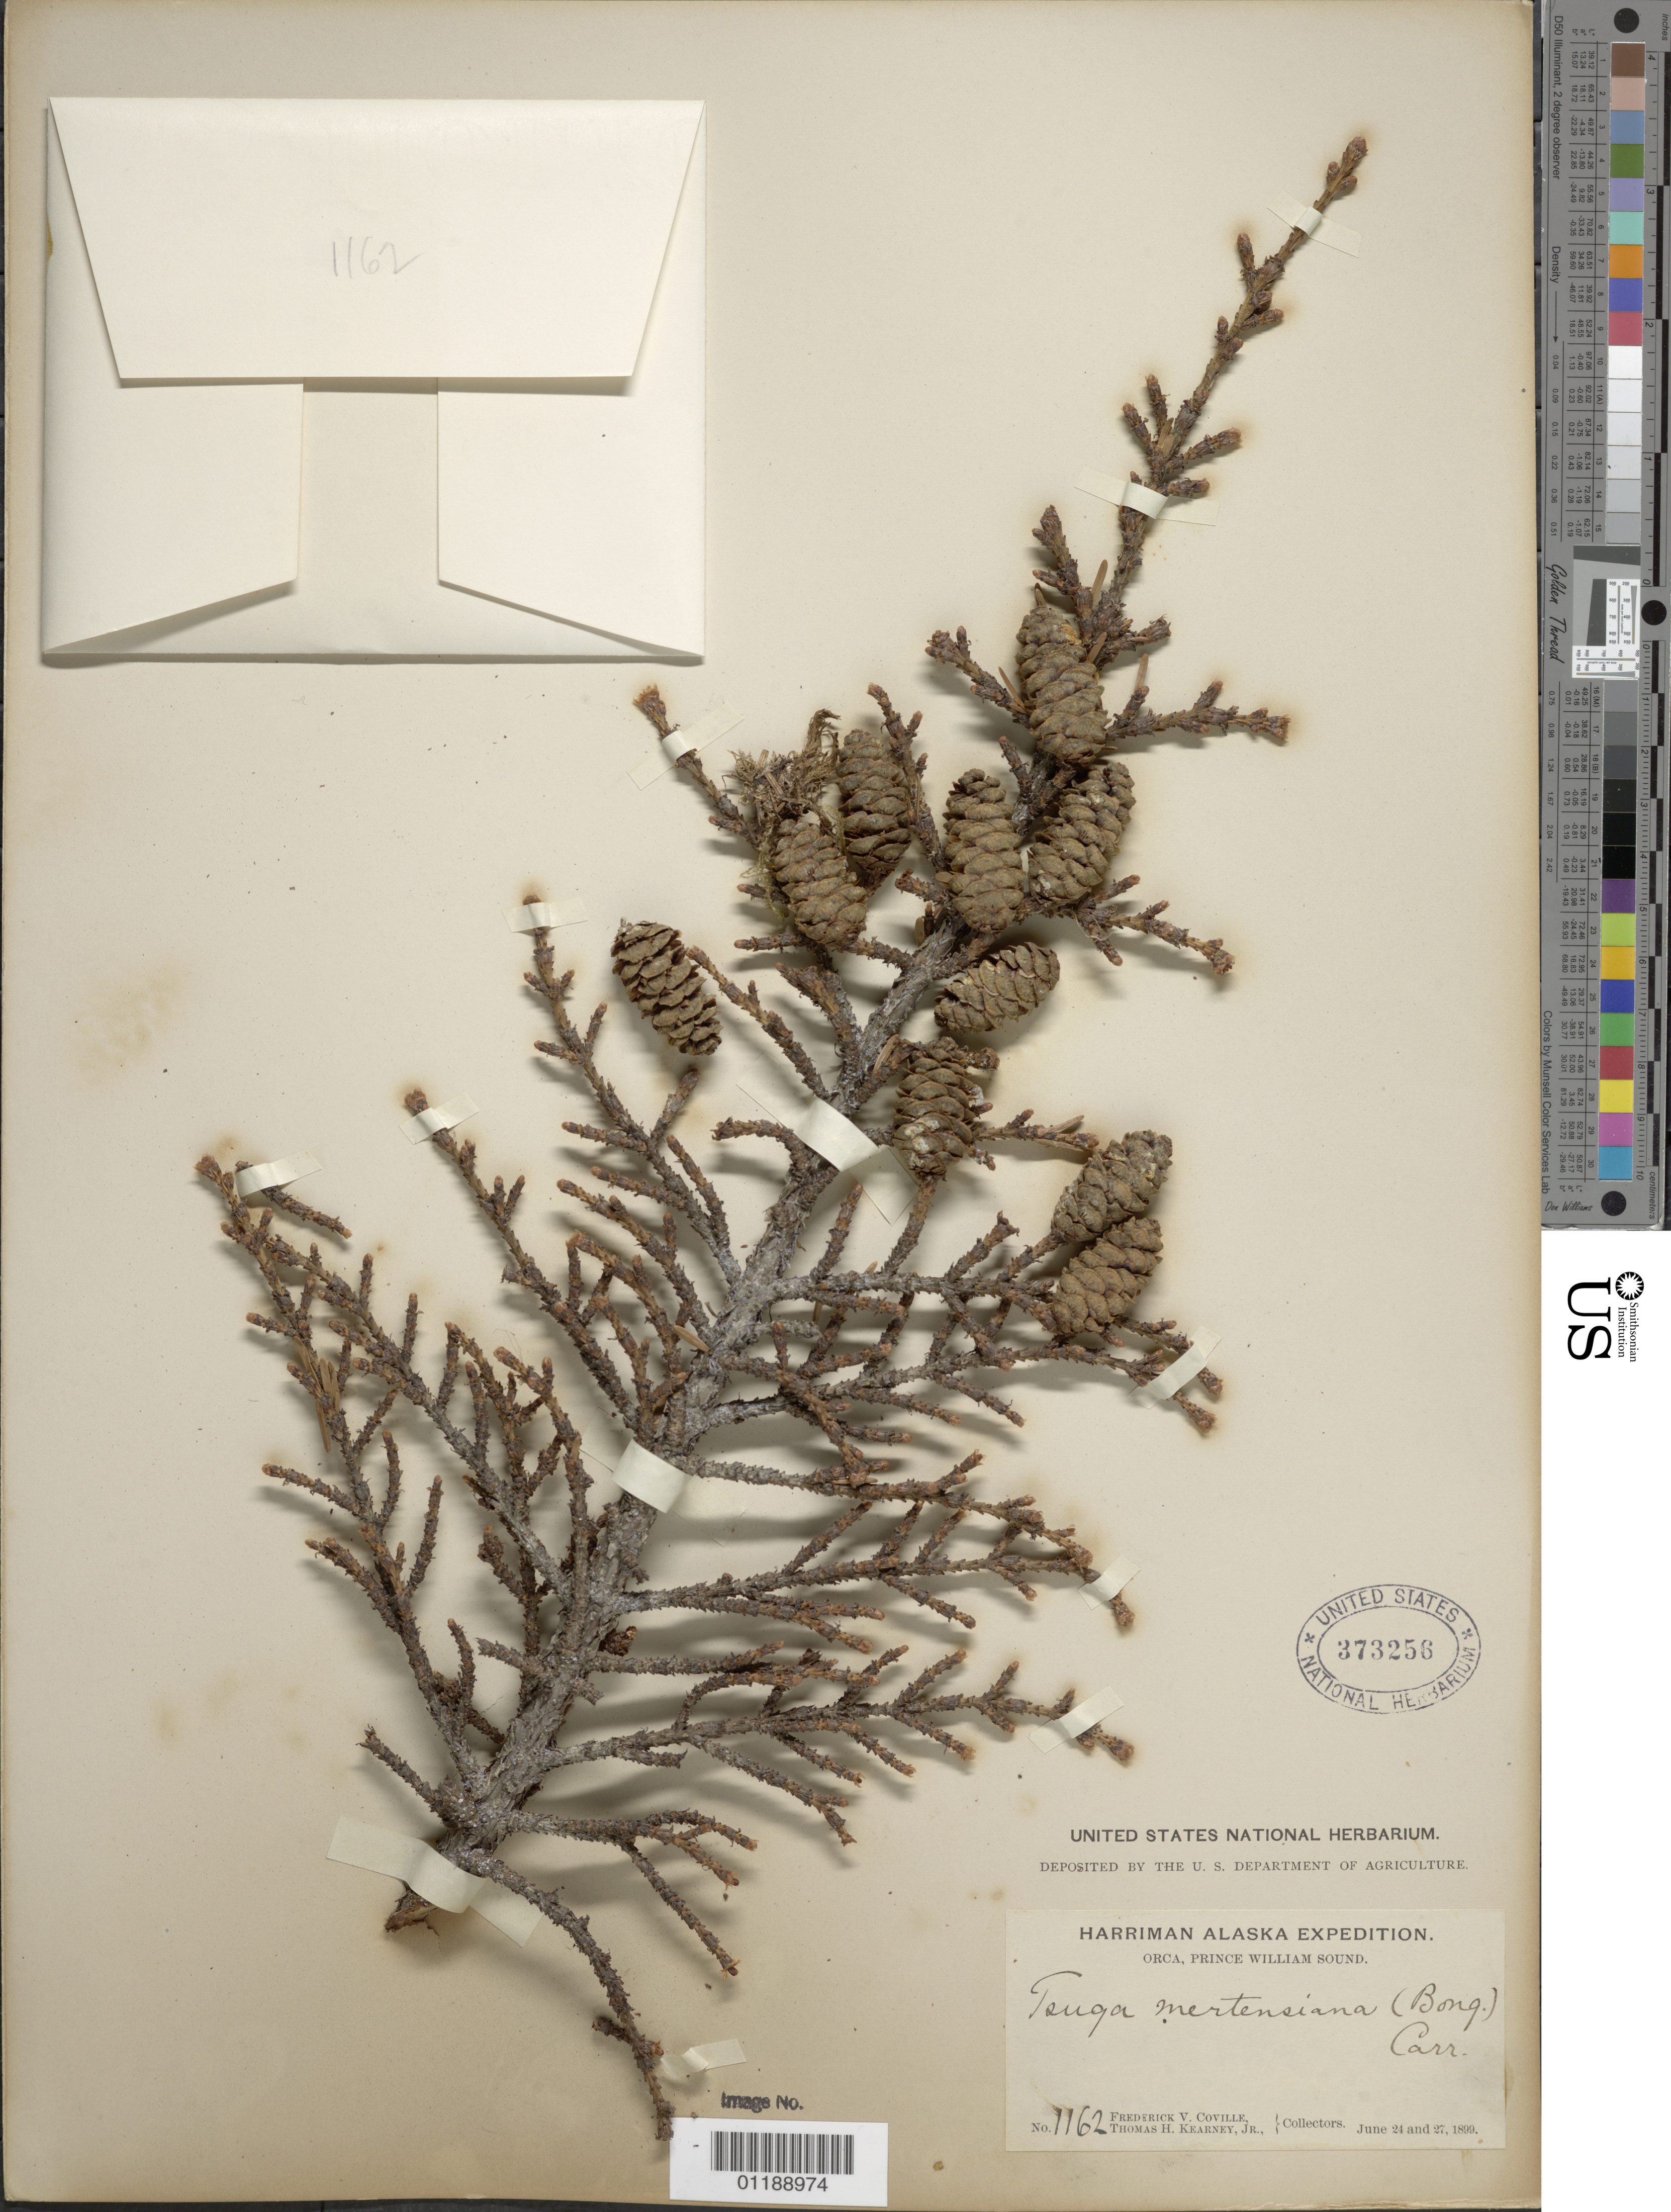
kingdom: Plantae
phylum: Tracheophyta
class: Pinopsida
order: Pinales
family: Pinaceae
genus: Tsuga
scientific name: Tsuga mertensiana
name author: (Bong.) Carrière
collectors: F. V. Coville & T. H. Kearney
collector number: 1162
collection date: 1899-06-24/1899-06-27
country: United States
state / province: Alaska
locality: Orca, Prince William Sound.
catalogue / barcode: US 373256